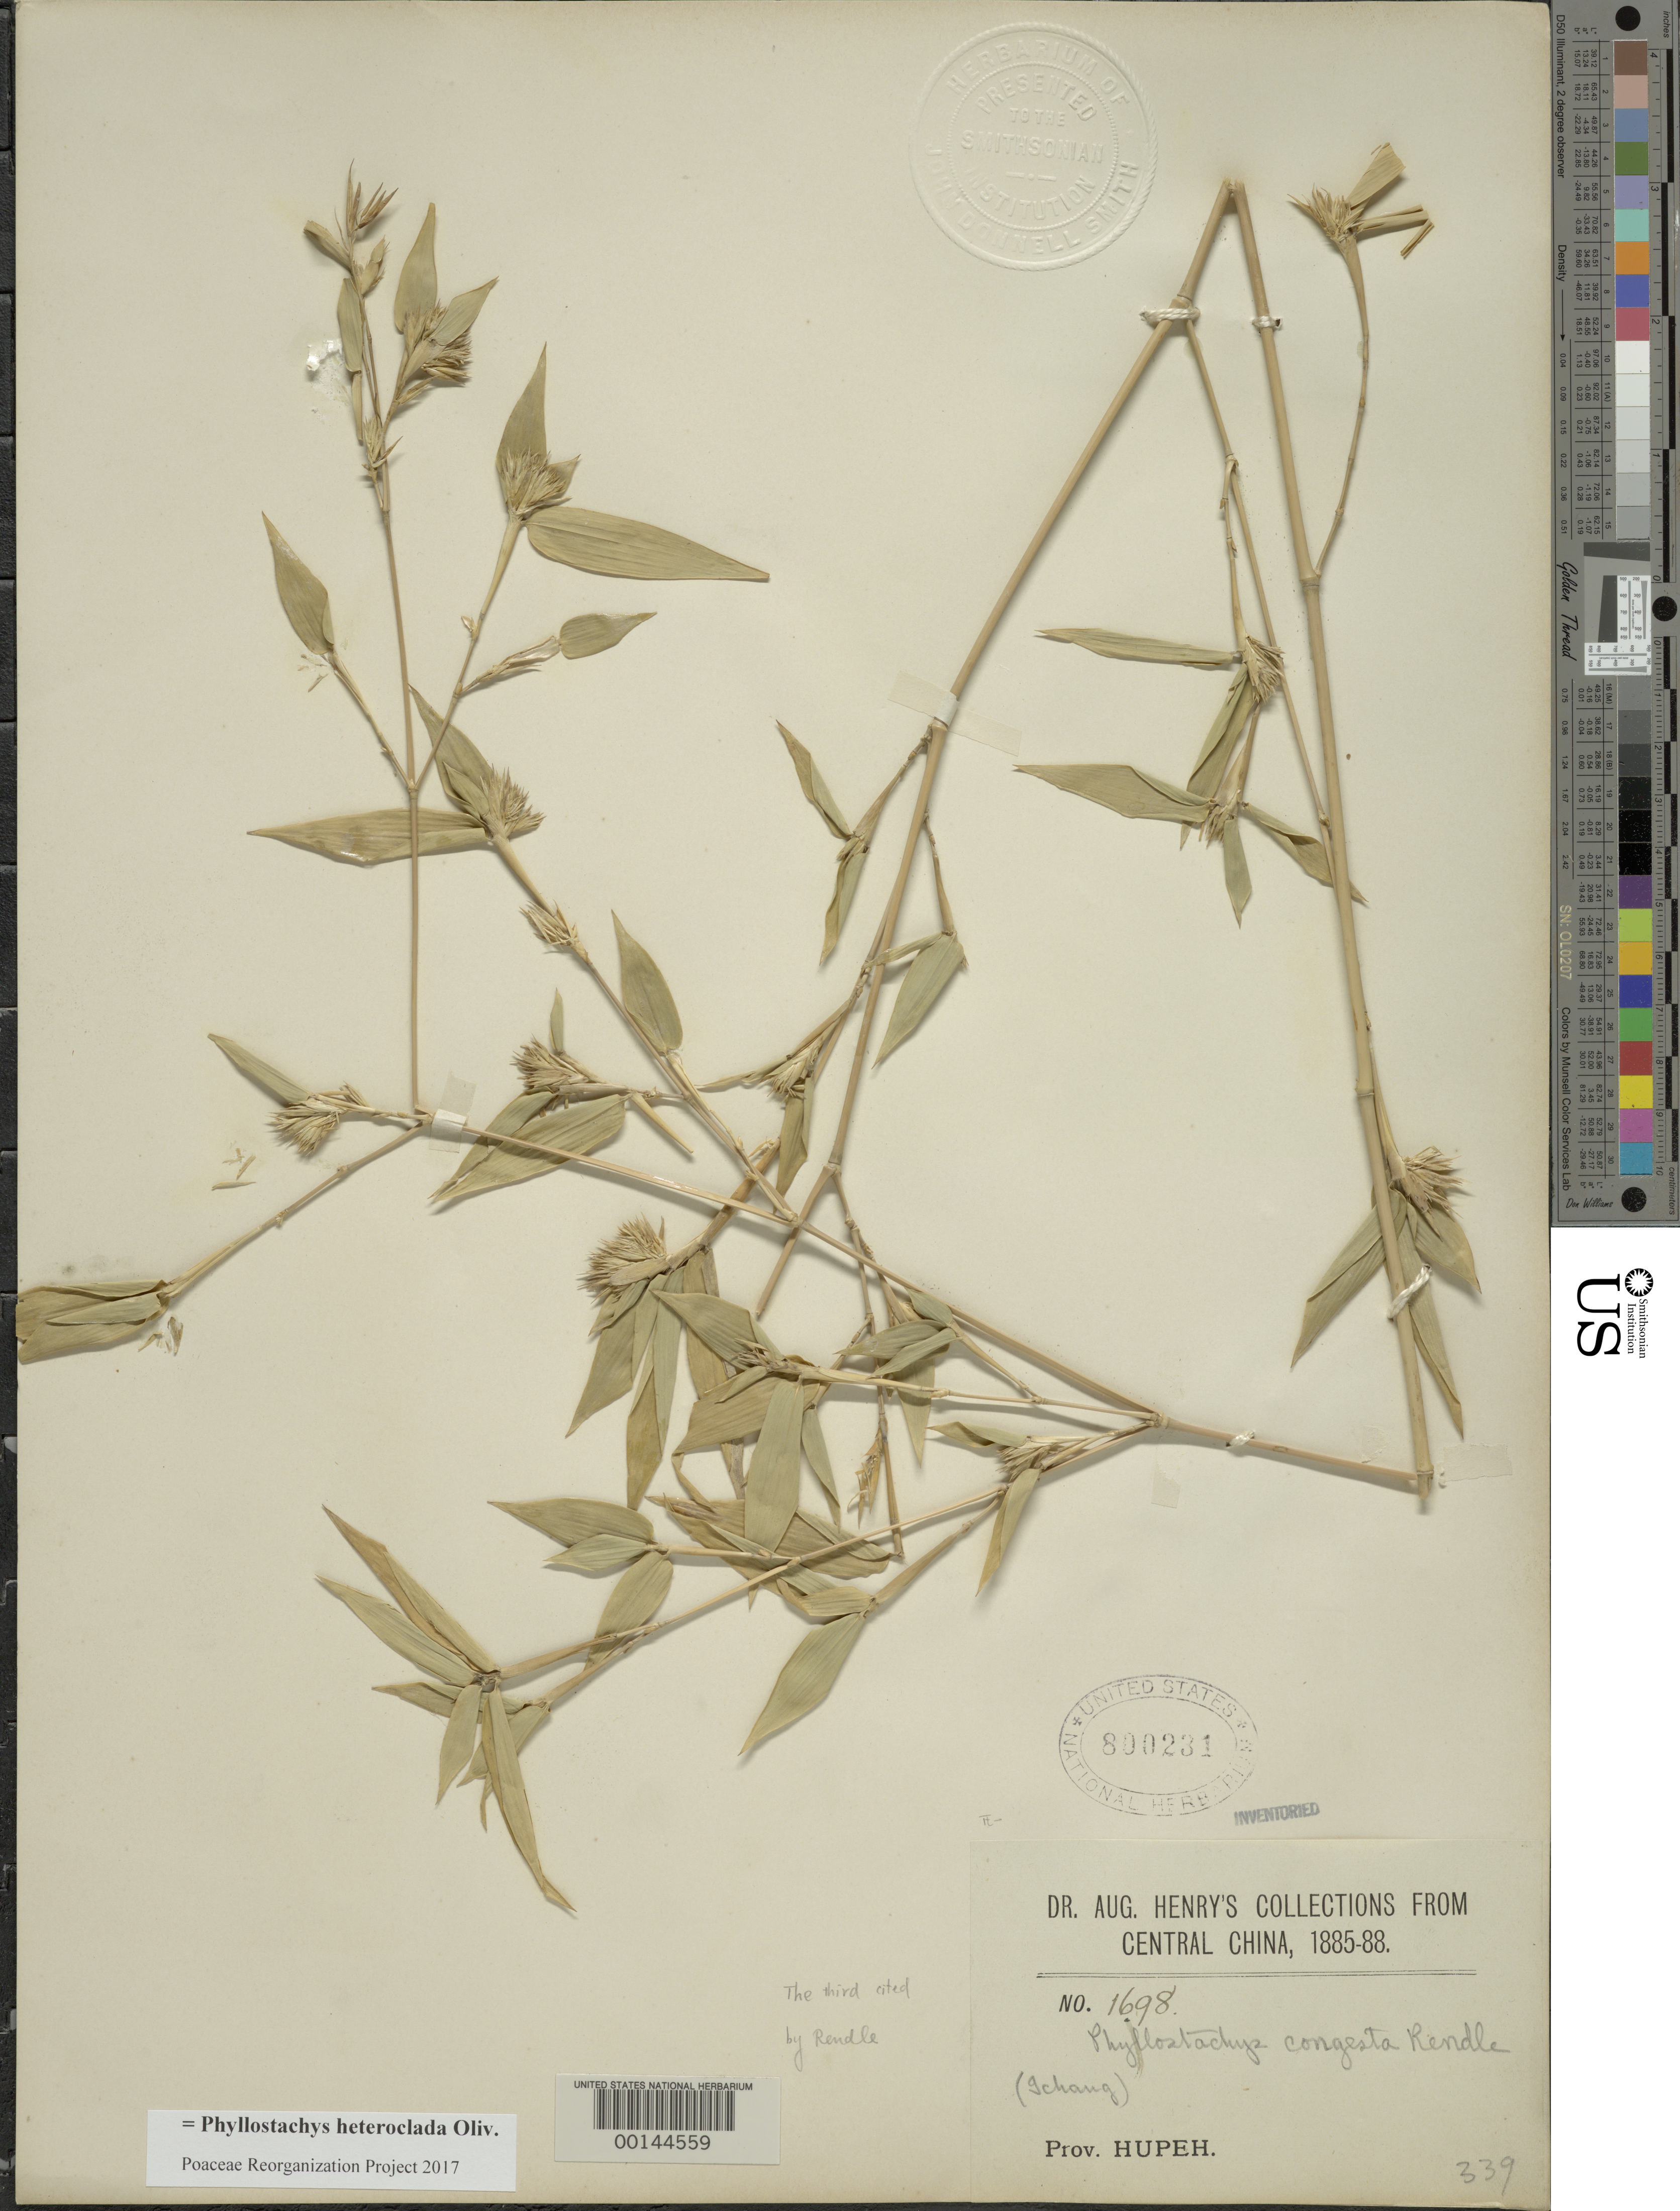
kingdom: Plantae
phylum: Tracheophyta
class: Liliopsida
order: Poales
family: Poaceae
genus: Phyllostachys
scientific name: Phyllostachys heteroclada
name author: Oliv.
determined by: Poaceae Reorganization Project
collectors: A. Henry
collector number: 1698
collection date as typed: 1885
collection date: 1885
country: China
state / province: Hubei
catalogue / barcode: US 800231